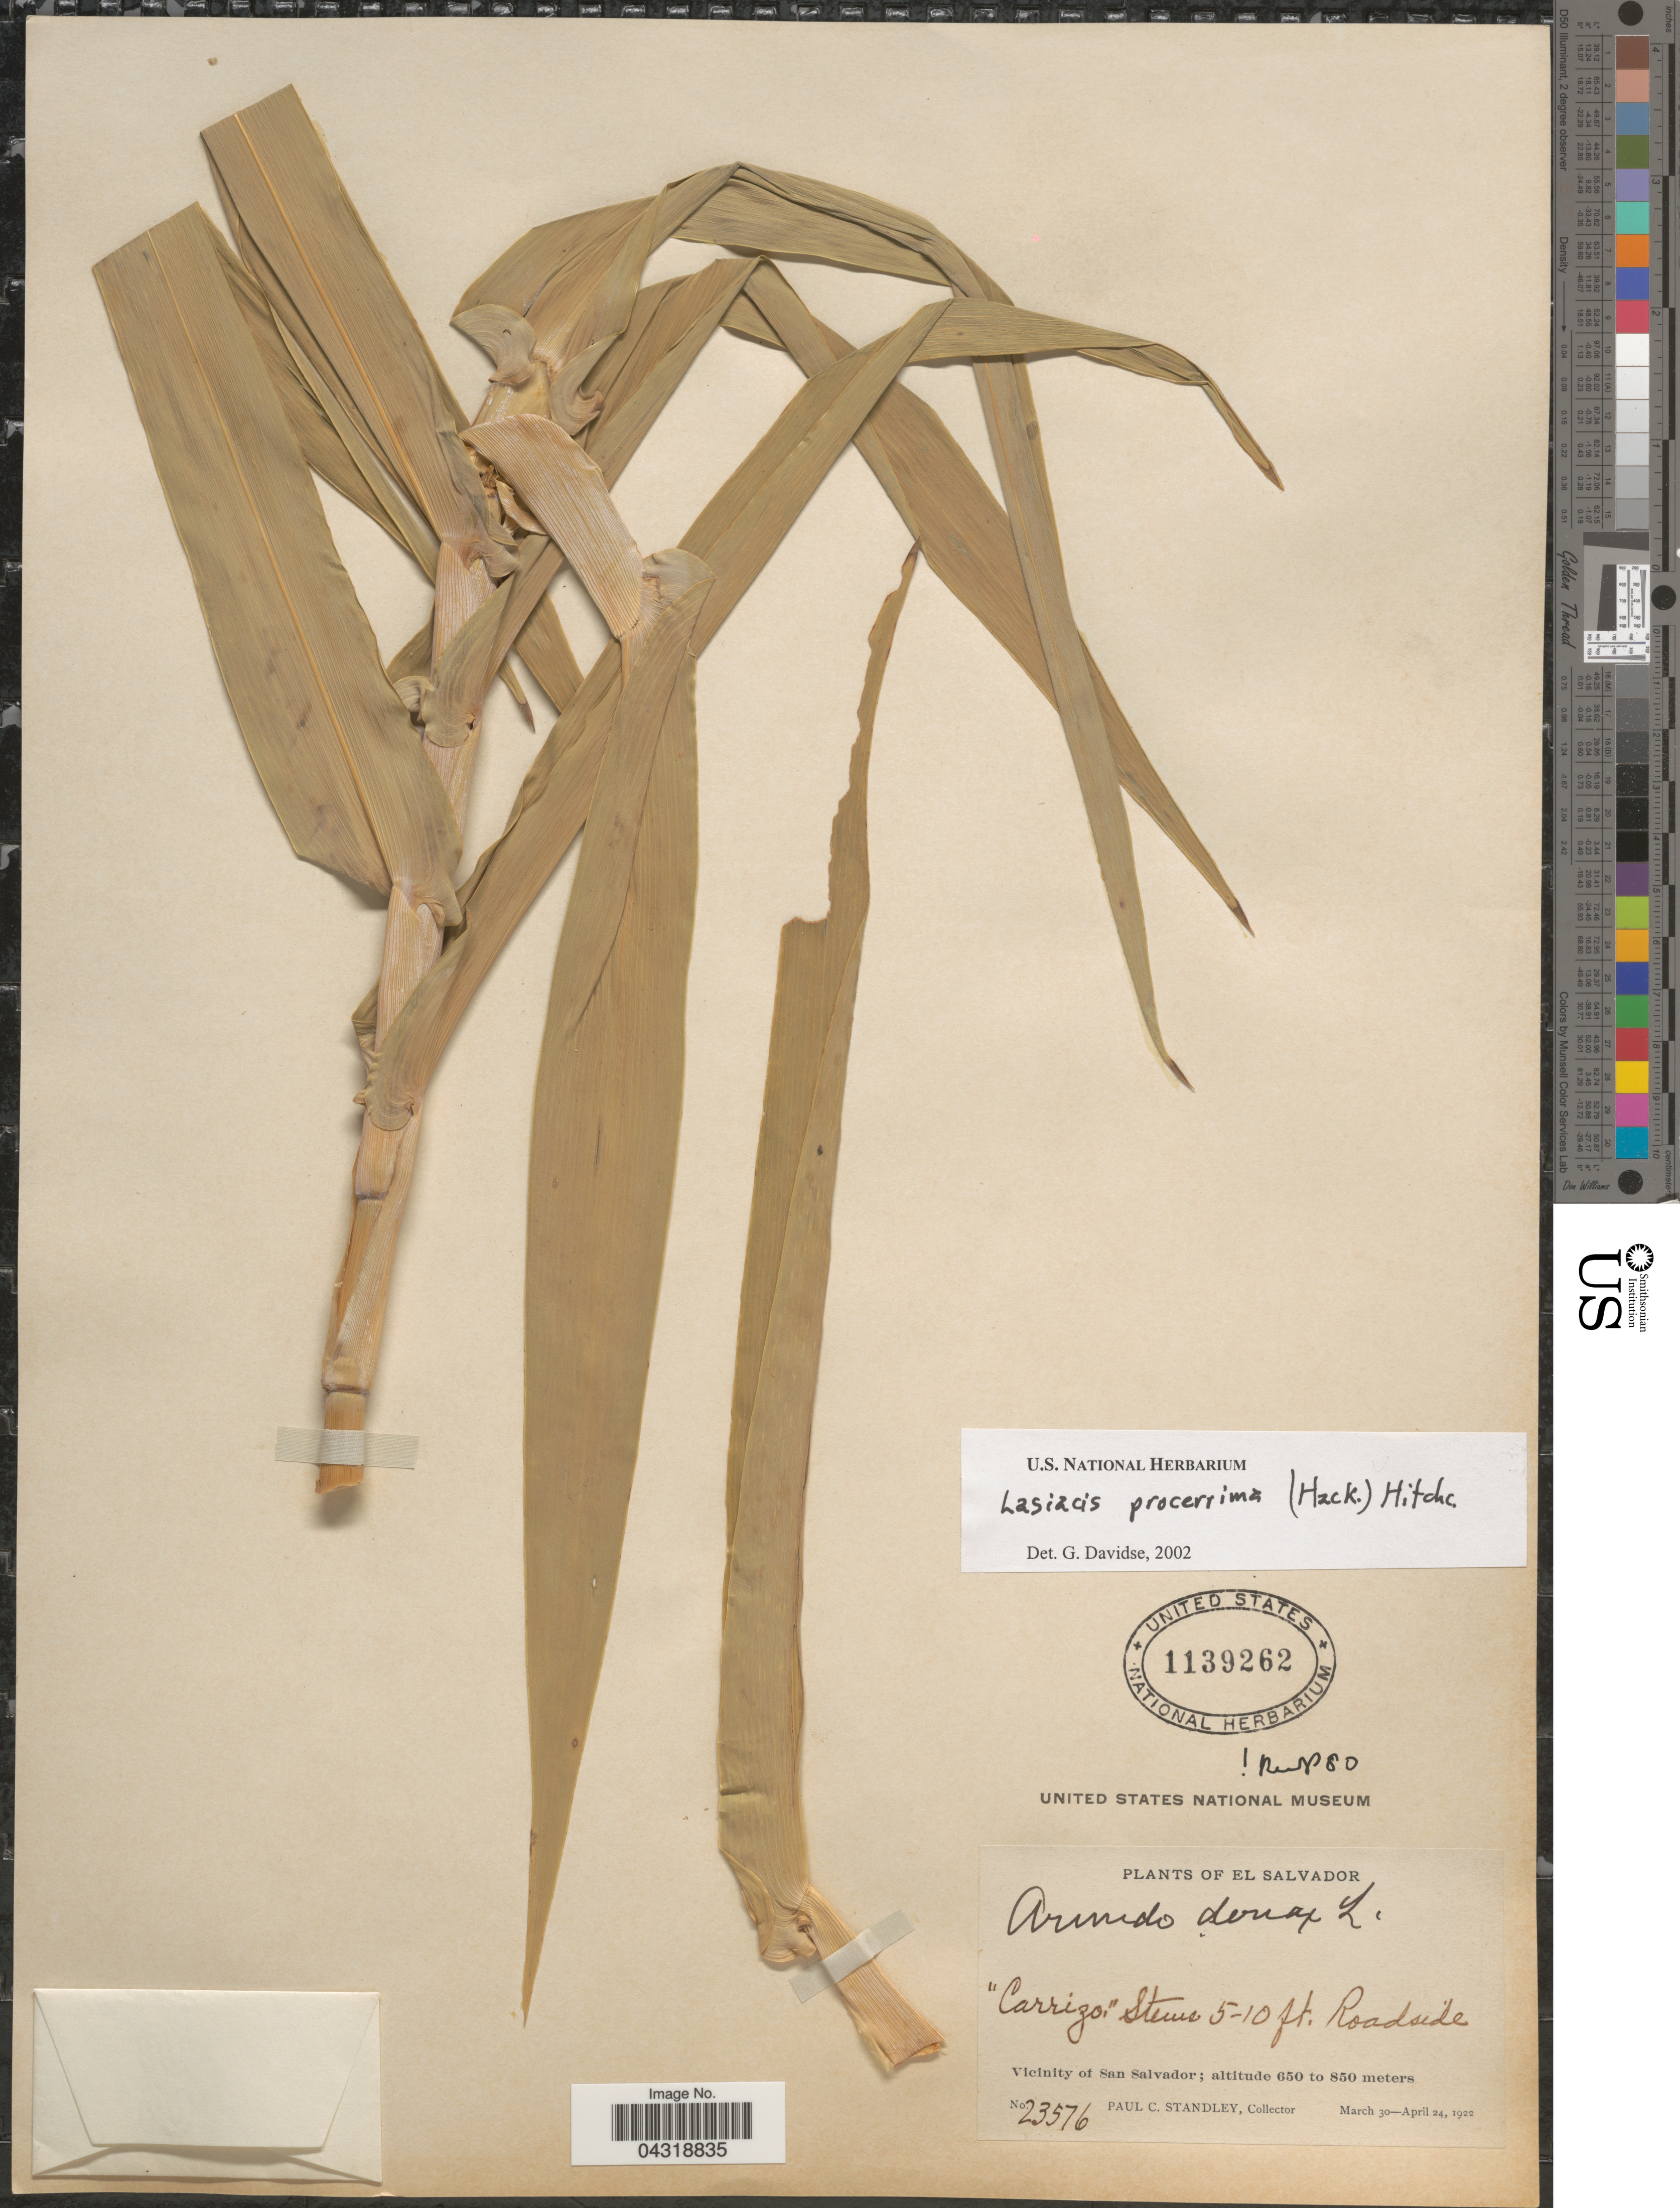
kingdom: Plantae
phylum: Tracheophyta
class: Liliopsida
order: Poales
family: Poaceae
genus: Lasiacis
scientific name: Lasiacis procerrima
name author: (Hack.) Hitchc.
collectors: P. C. Standley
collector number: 23576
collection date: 1922-03-30/1922-04-24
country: El Salvador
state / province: San Salvador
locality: Vicinity of San Salvador.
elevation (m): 650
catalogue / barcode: US 1139262